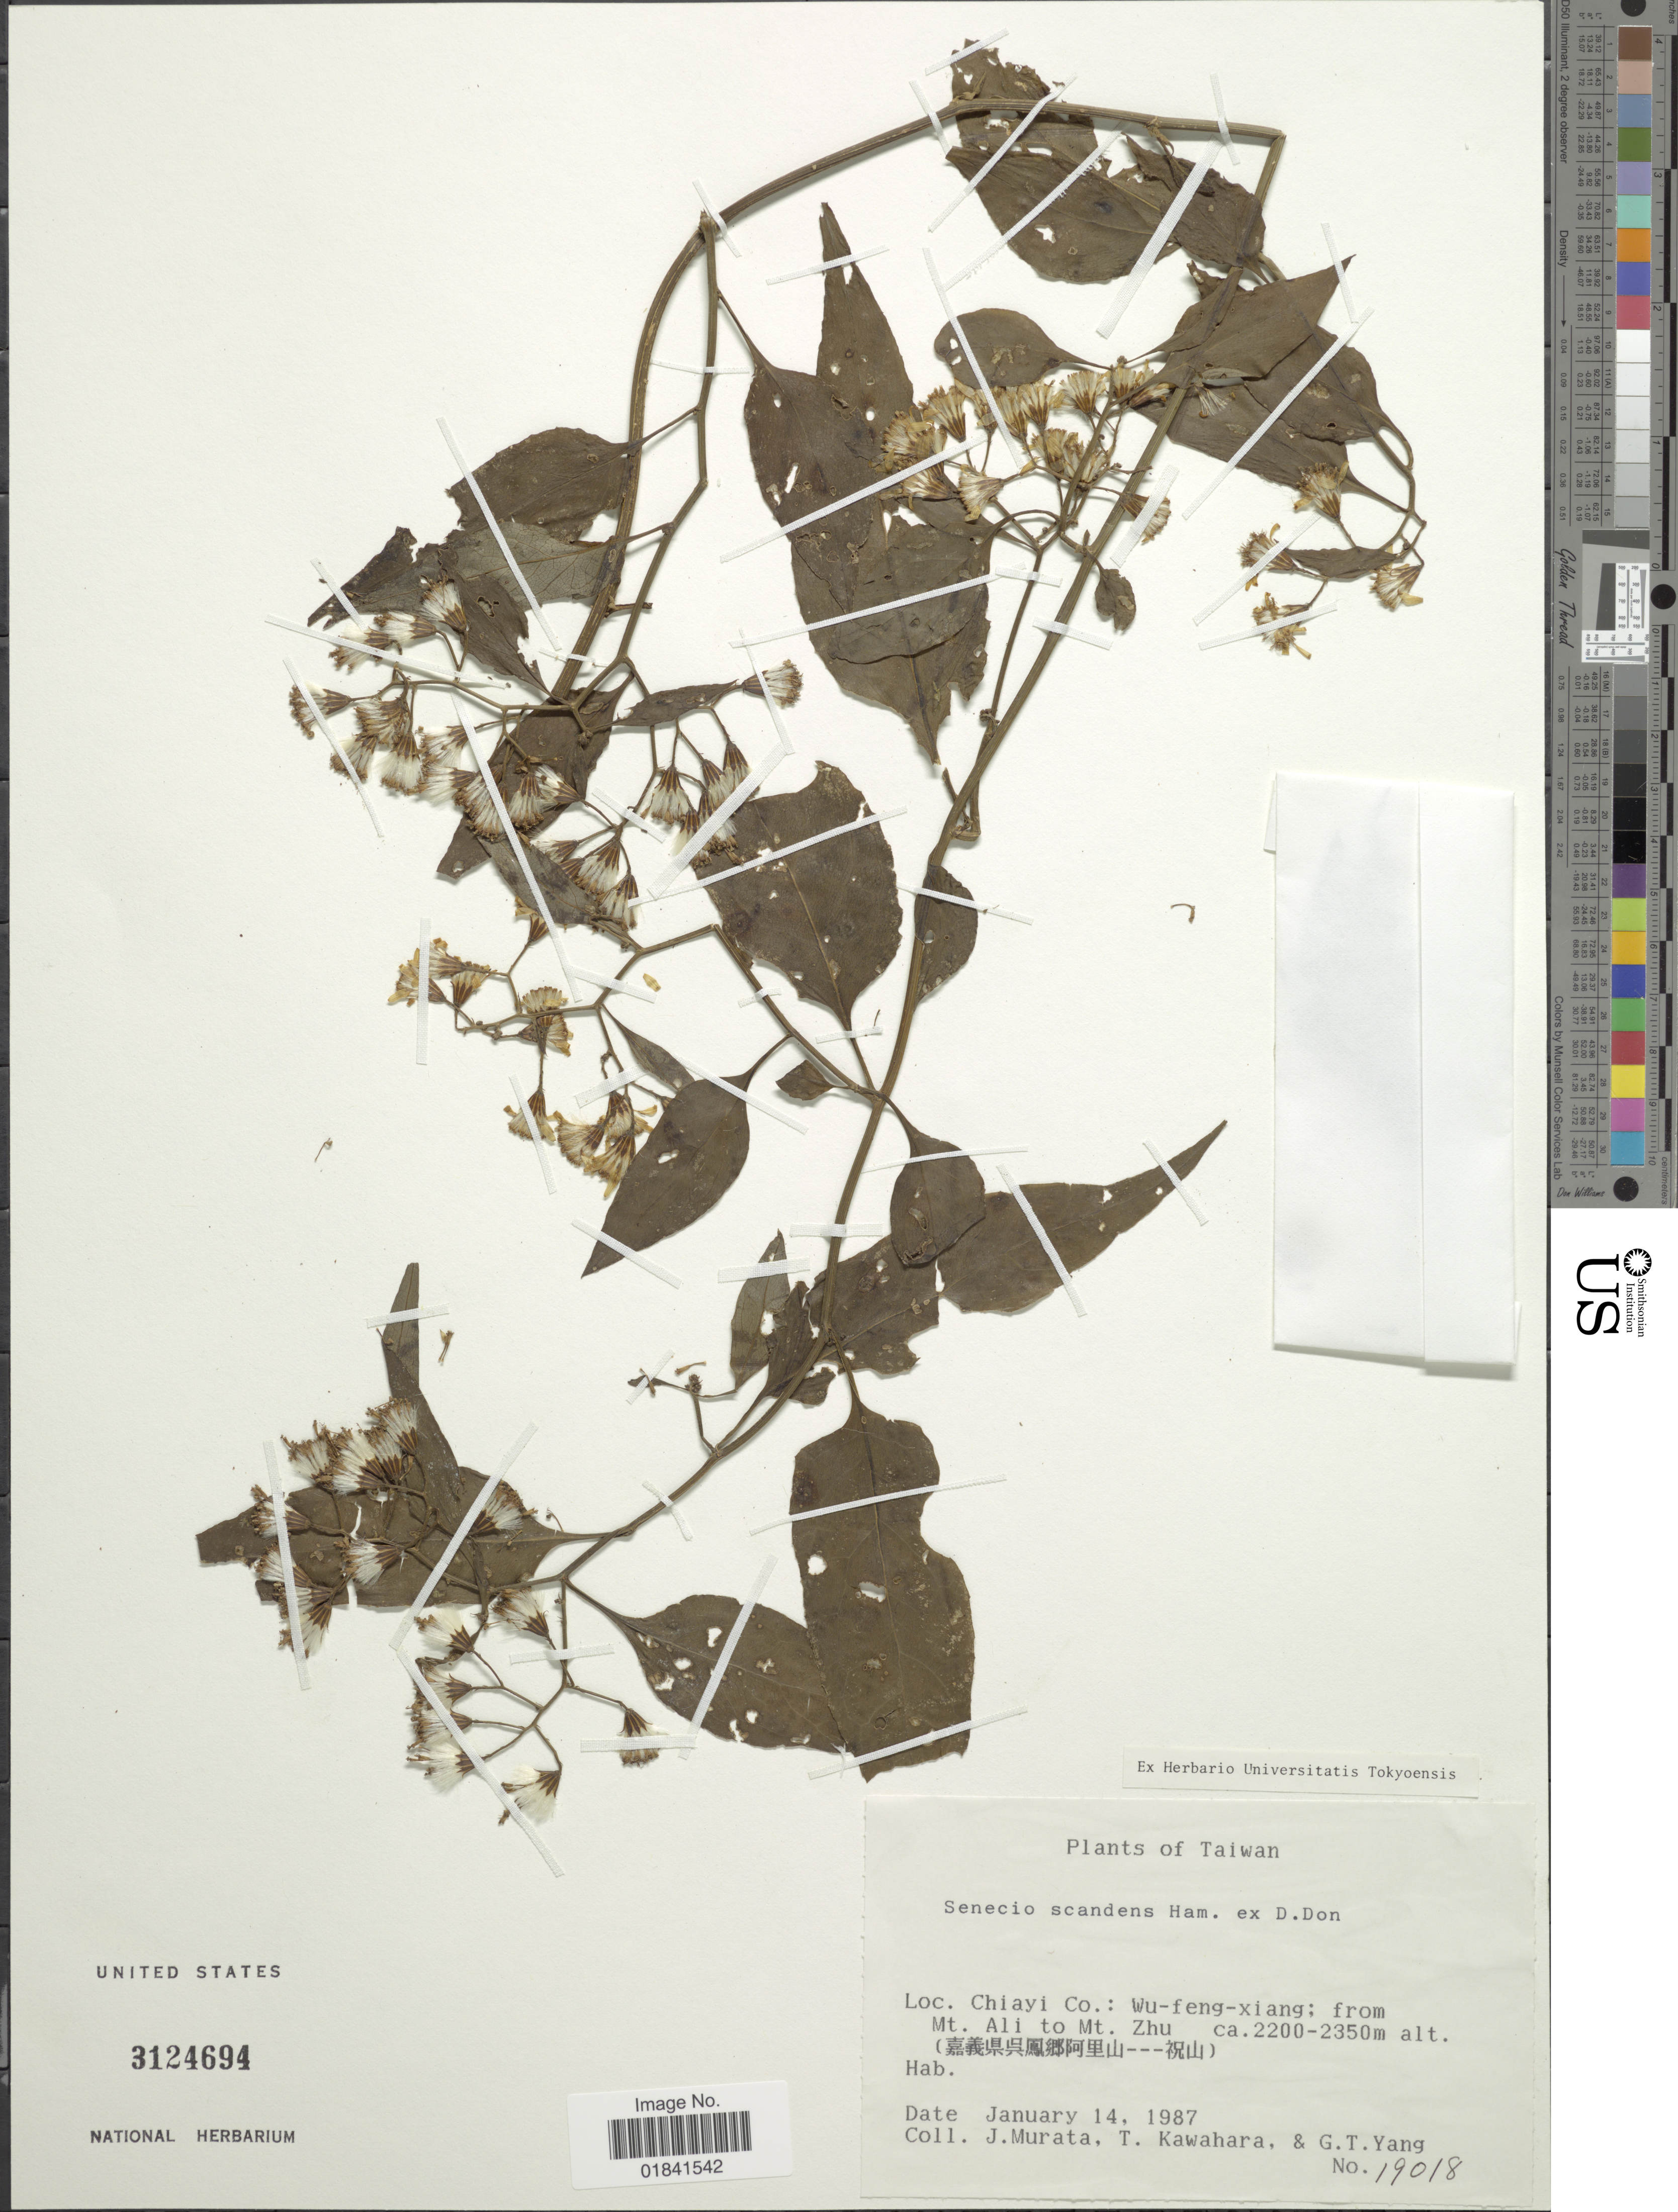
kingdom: Plantae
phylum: Tracheophyta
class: Magnoliopsida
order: Asterales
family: Asteraceae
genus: Senecio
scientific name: Senecio scandens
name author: Buch.-Ham. ex D. Don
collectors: J. Murata, T. Kawahara & G. Yang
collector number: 19018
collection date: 1987-01-14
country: Taiwan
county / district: Chiayi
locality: Chiayi Co.: Wu-feng-xiang; from Mt. Ali to Mt. Zhu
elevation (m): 2200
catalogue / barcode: US 3124694